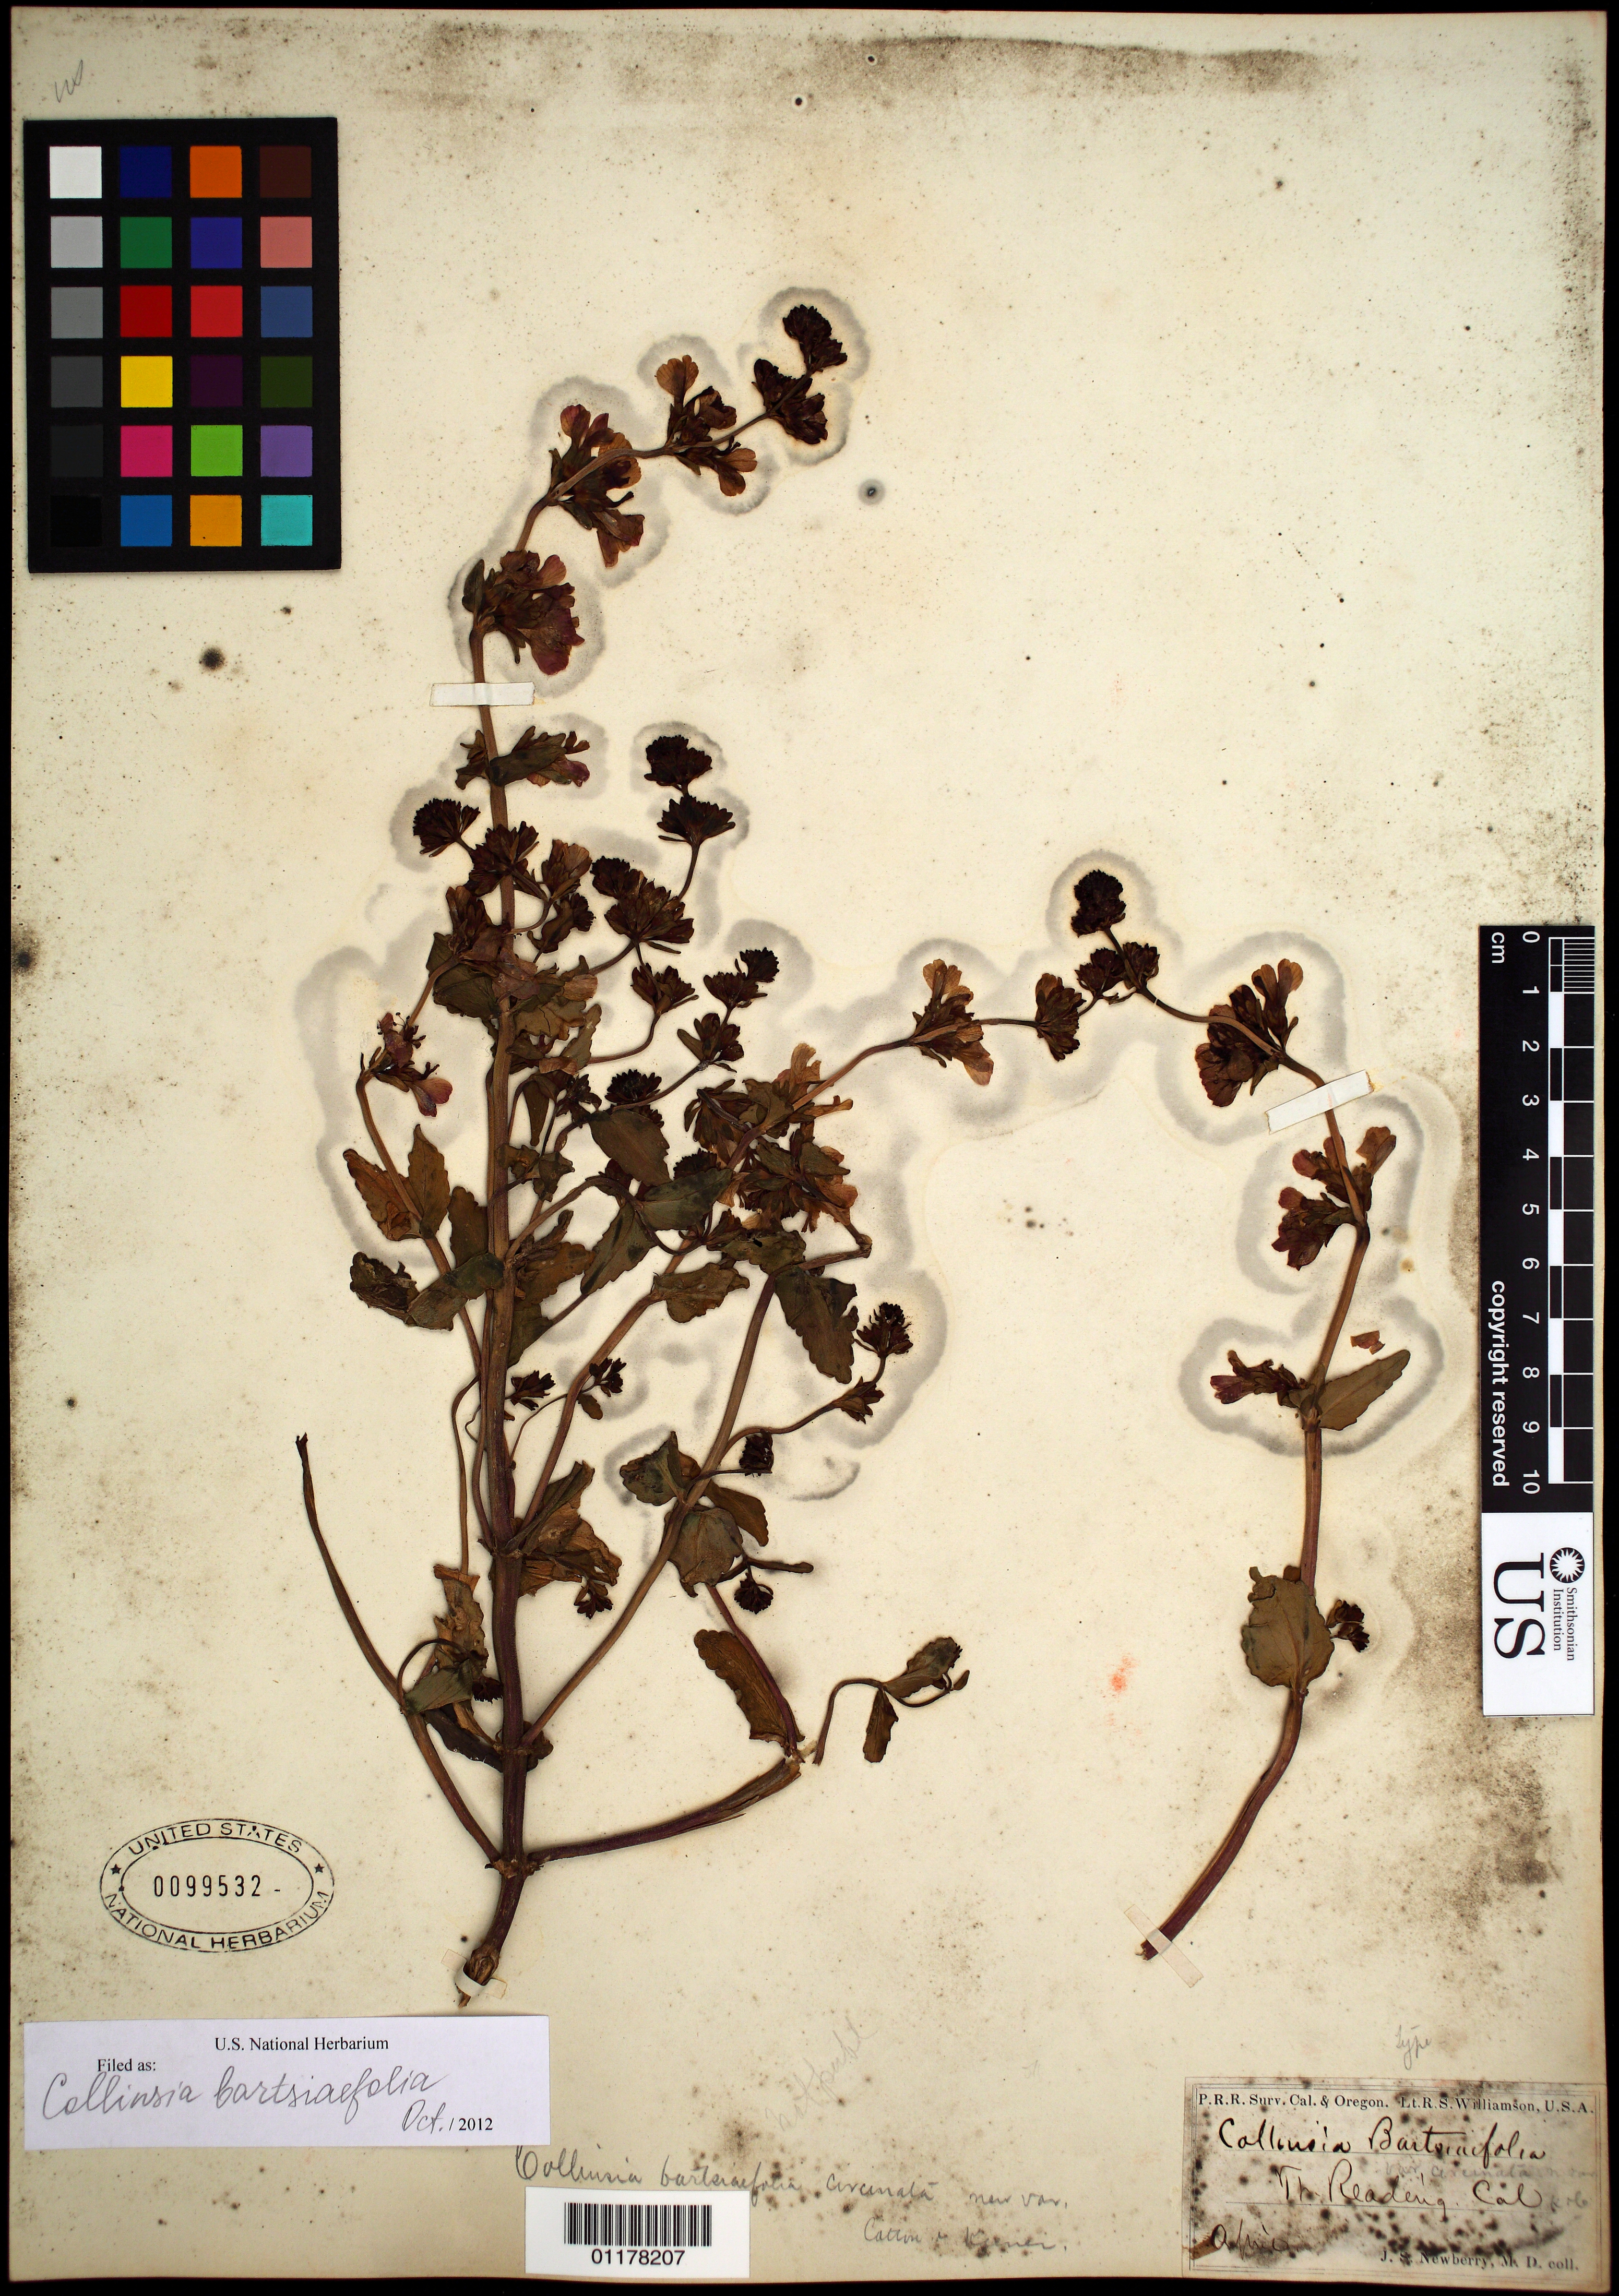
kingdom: Plantae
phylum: Tracheophyta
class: Magnoliopsida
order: Lamiales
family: Plantaginaceae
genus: Collinsia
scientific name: Collinsia bartsiifolia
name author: Benth.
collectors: J. S. Newberry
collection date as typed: Apr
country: United States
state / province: California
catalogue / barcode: US 99523